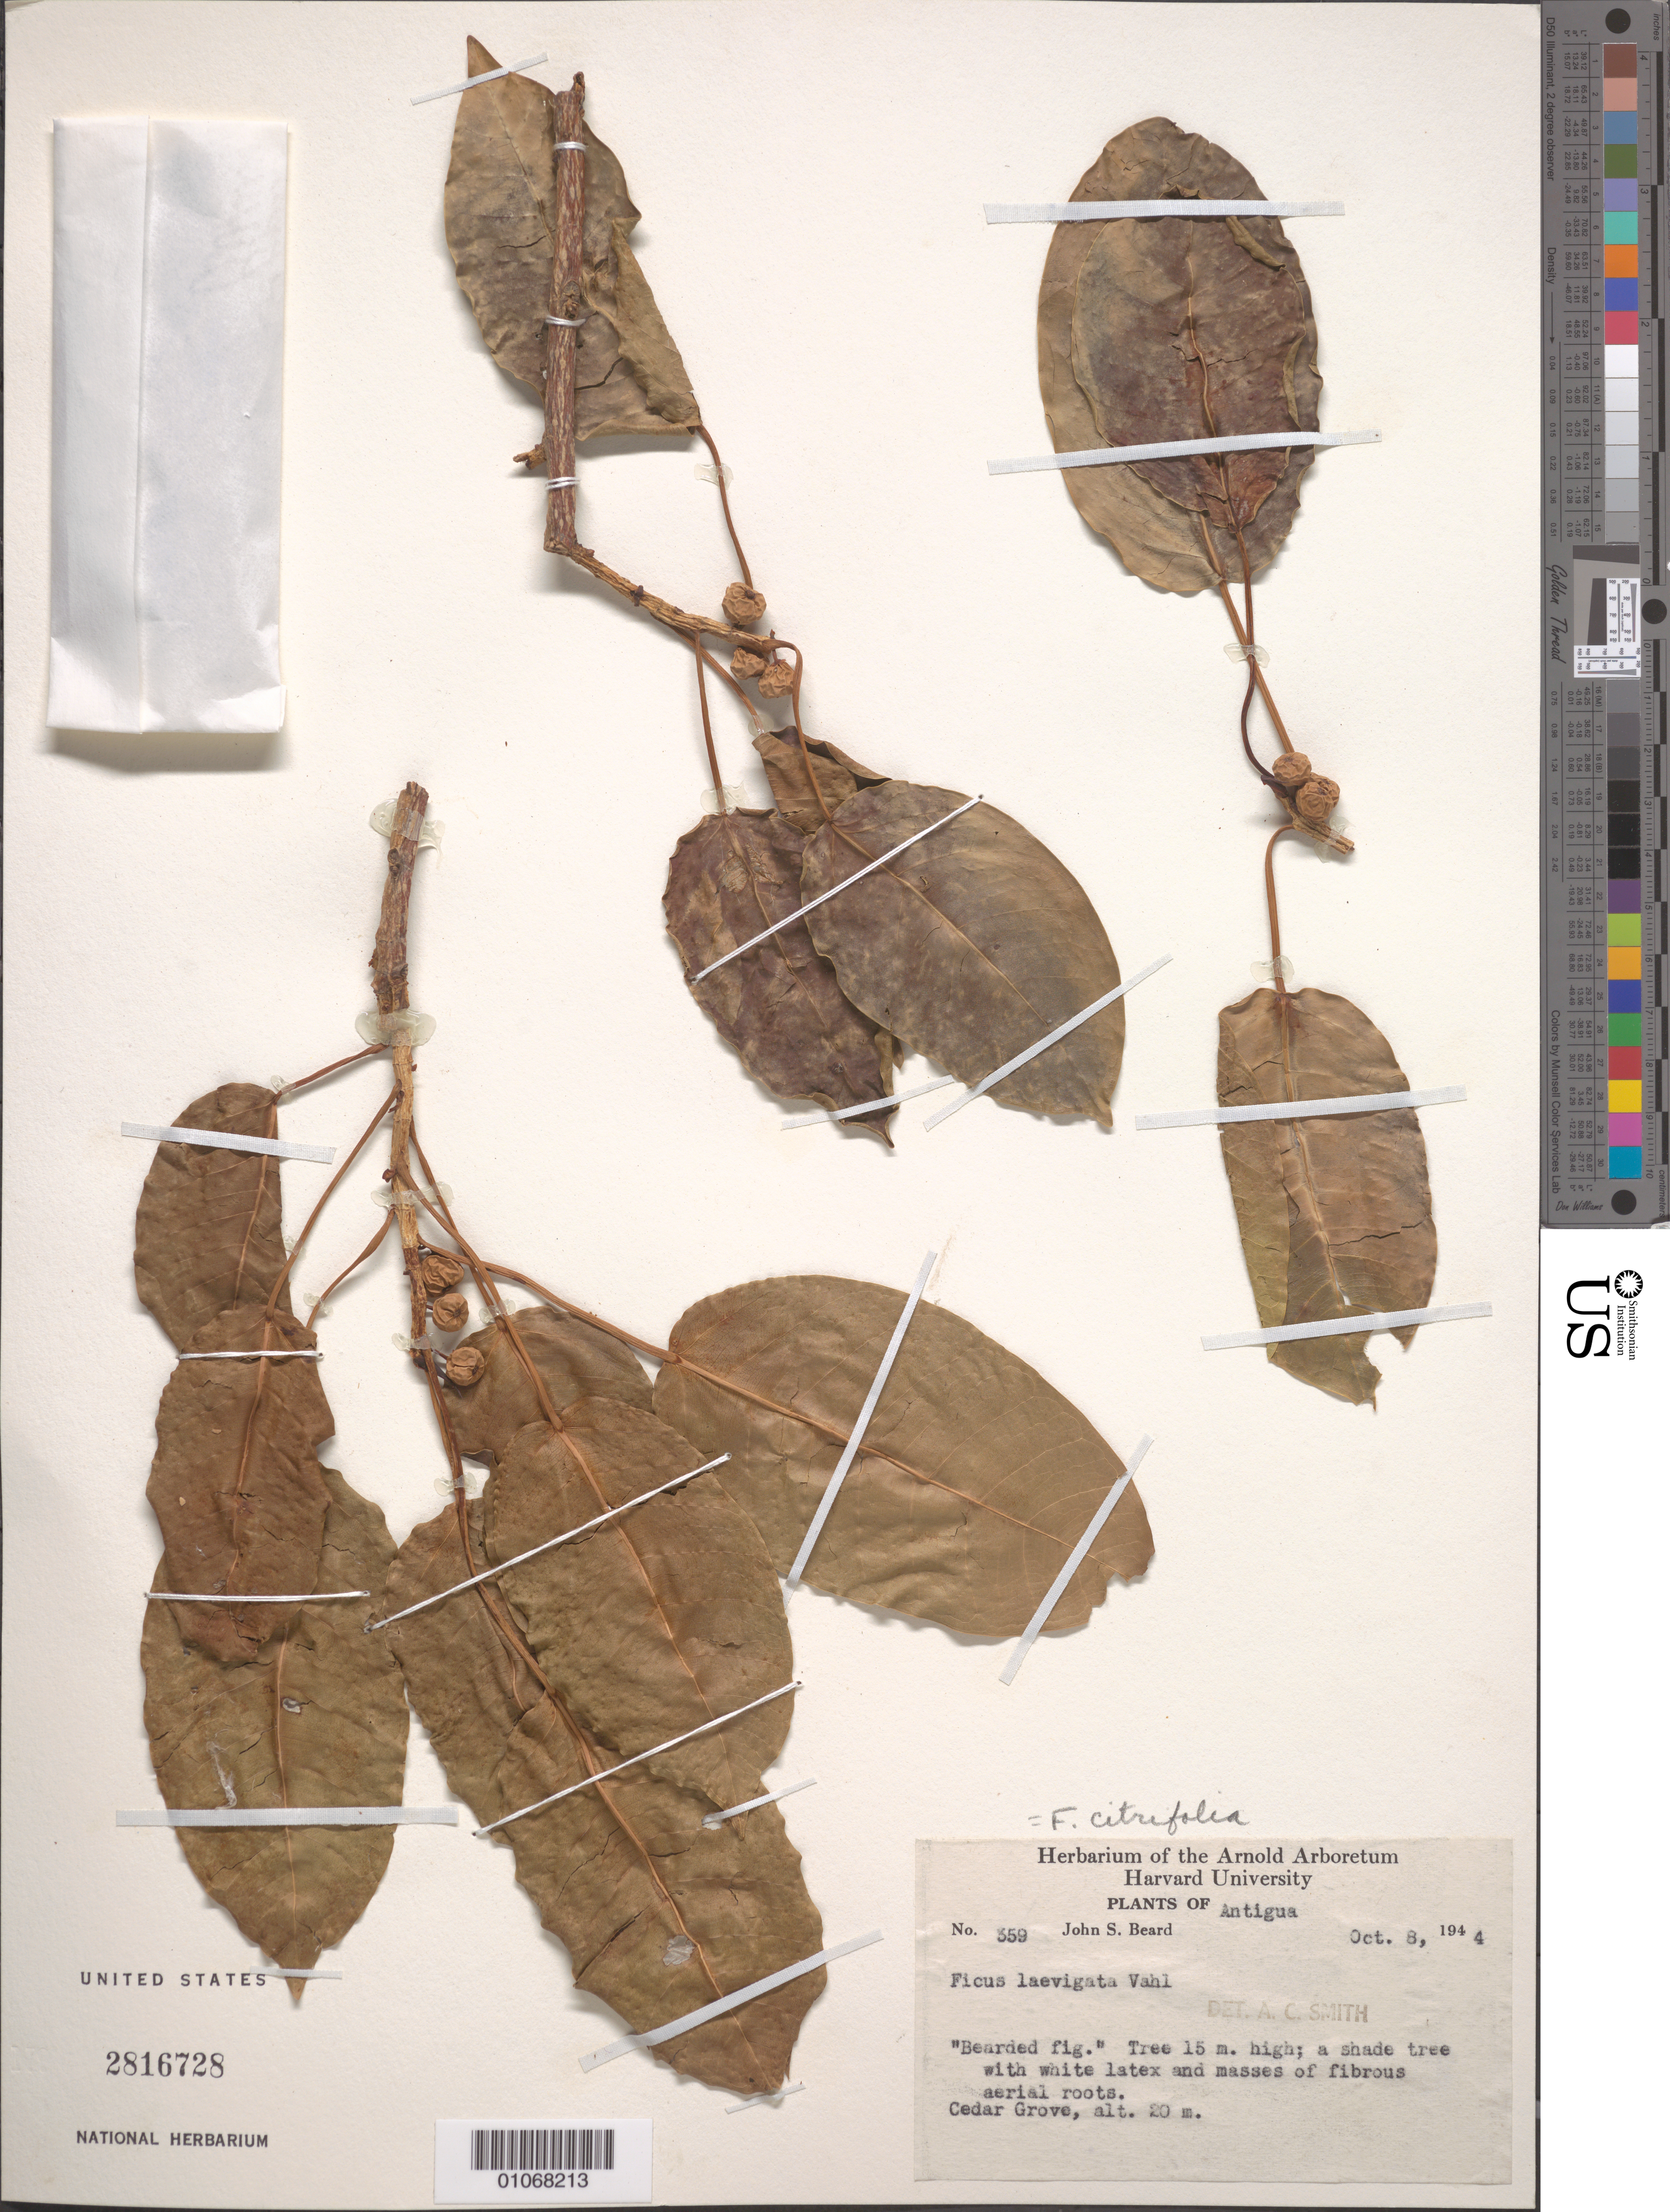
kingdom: Plantae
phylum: Tracheophyta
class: Magnoliopsida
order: Rosales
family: Moraceae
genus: Ficus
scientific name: Ficus citrifolia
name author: Mill.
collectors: J. Beard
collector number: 359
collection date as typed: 08 Oct 1944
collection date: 1944-10-08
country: Antigua and Barbuda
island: Antigua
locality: Cedar Grove.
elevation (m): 20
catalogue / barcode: US 2816728